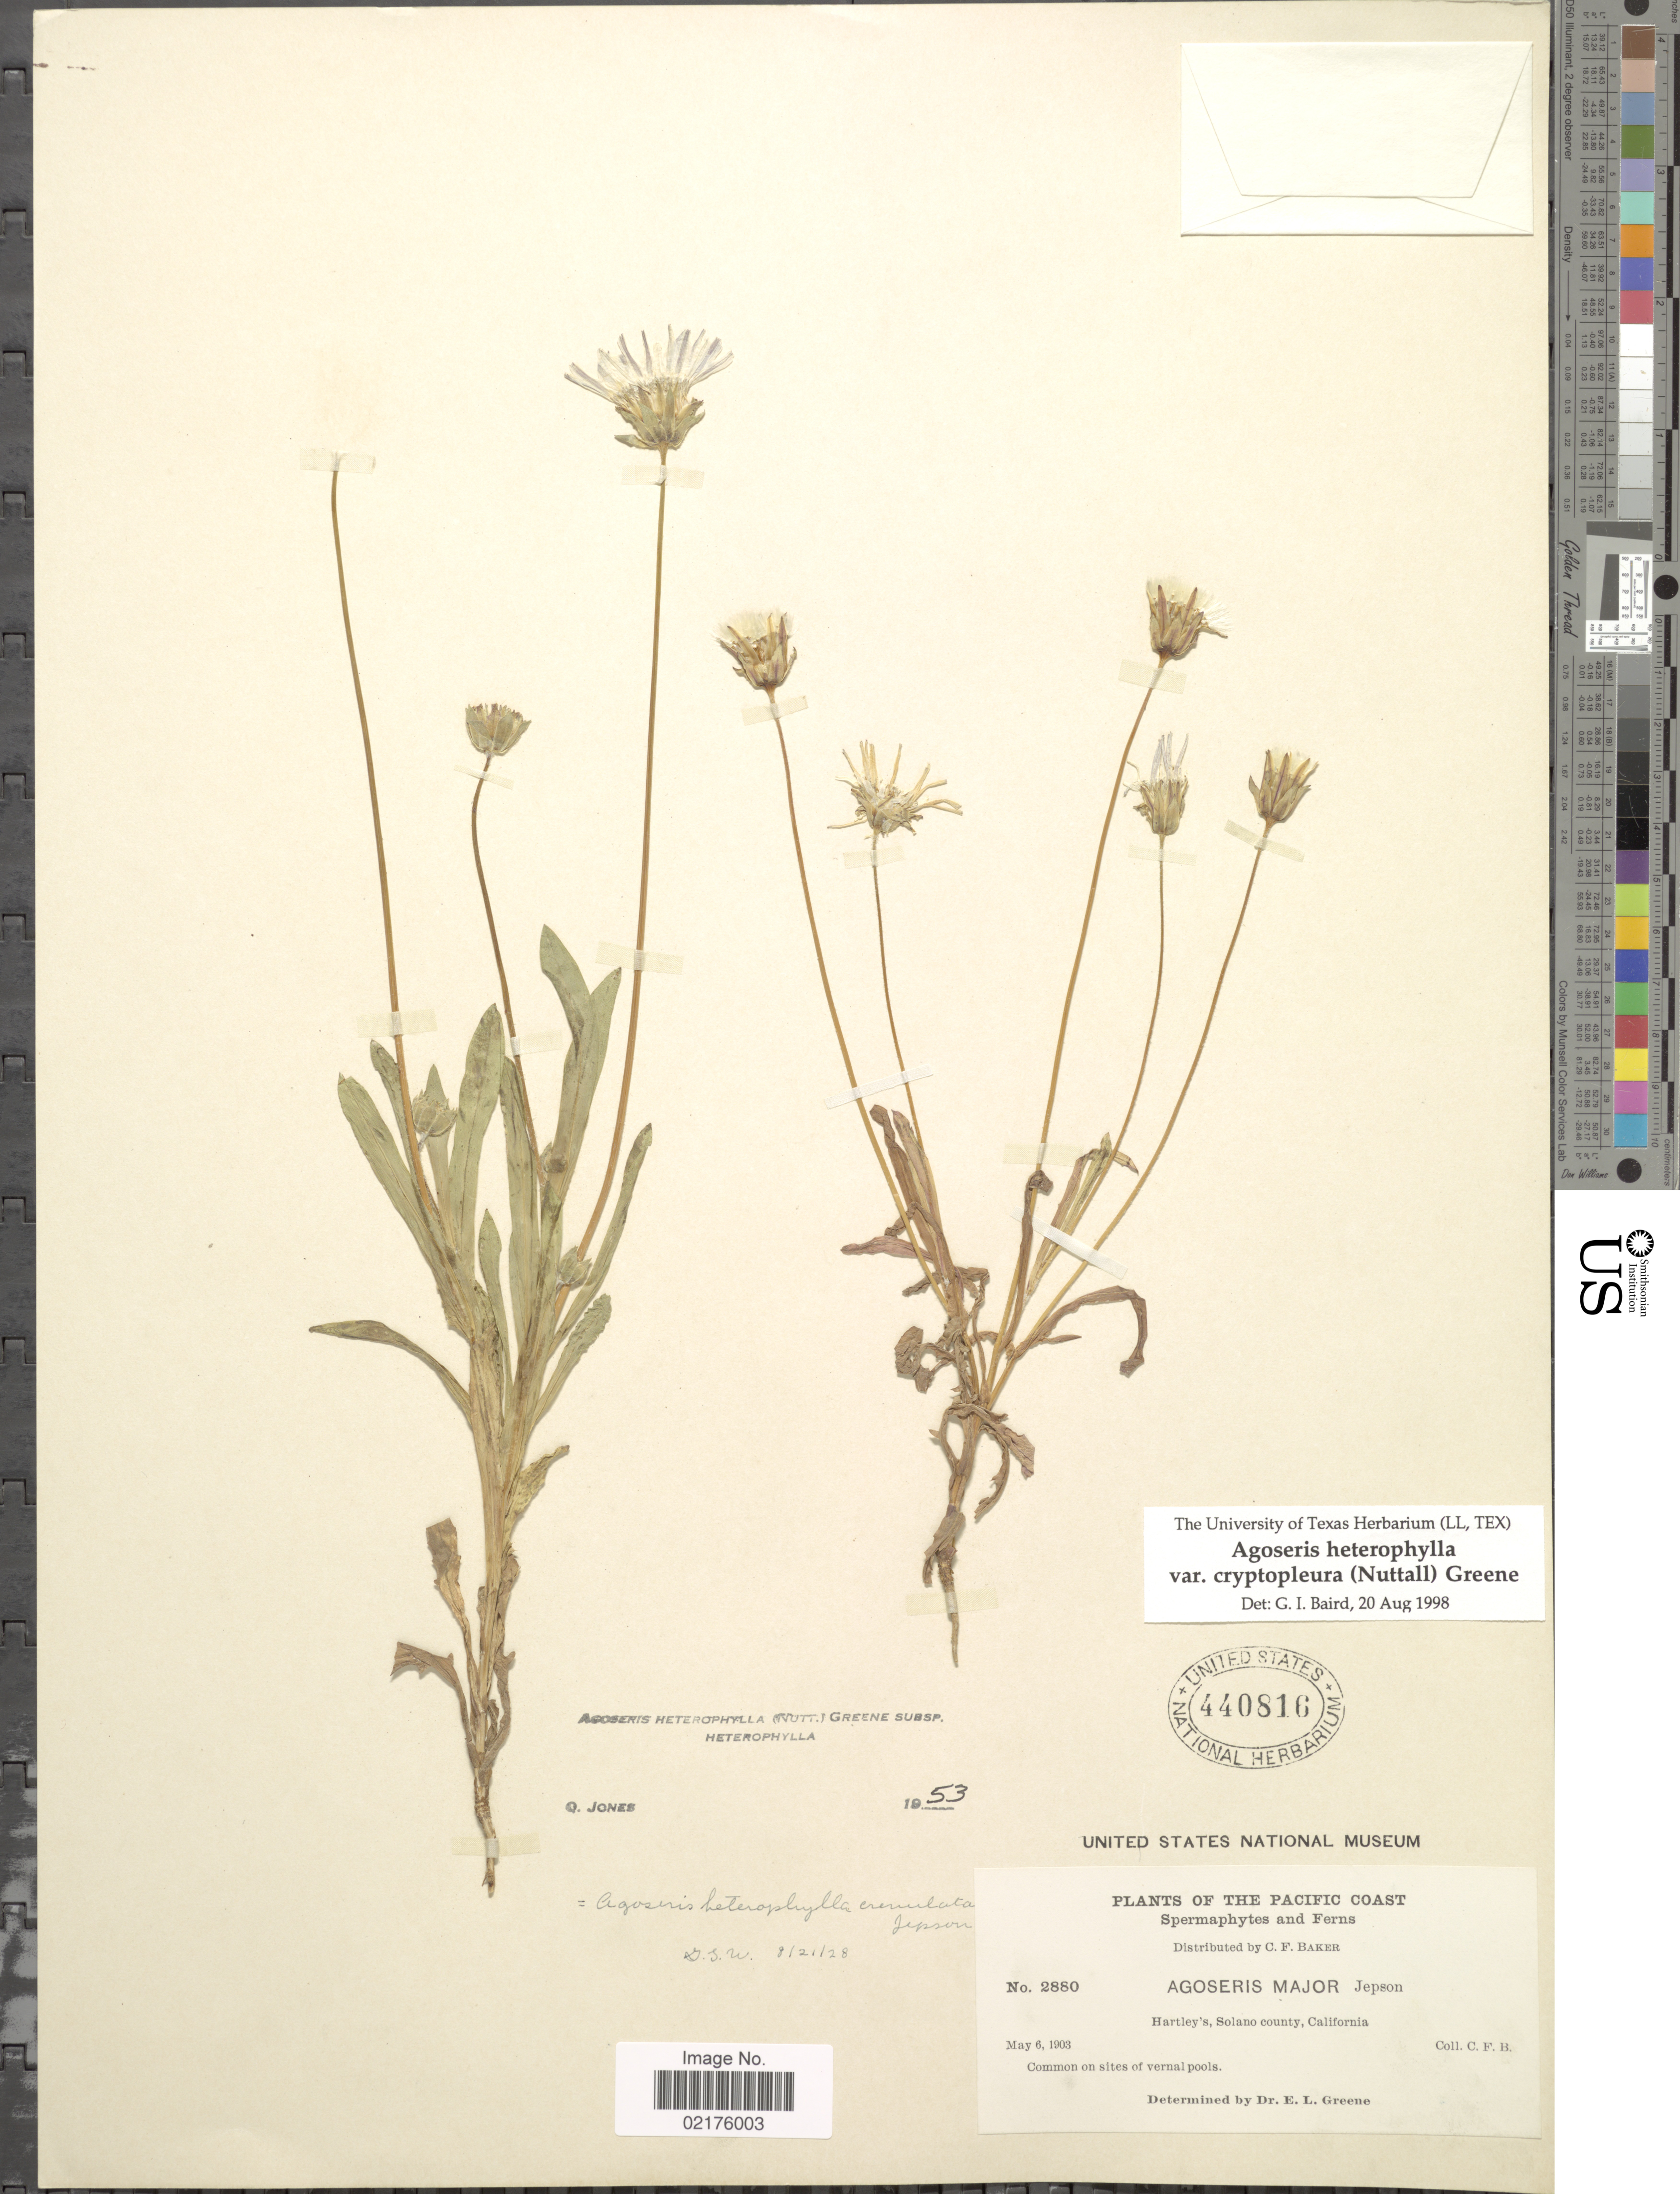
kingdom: Plantae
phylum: Tracheophyta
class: Magnoliopsida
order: Asterales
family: Asteraceae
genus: Agoseris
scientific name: Agoseris heterophylla var. cryptopleura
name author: (Nutt.) Greene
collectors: C. F. Baker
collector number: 2880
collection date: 1903-05-06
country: United States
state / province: California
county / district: Solano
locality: The Pacific Coast, Hartley's, Solano county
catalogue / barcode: US 448016